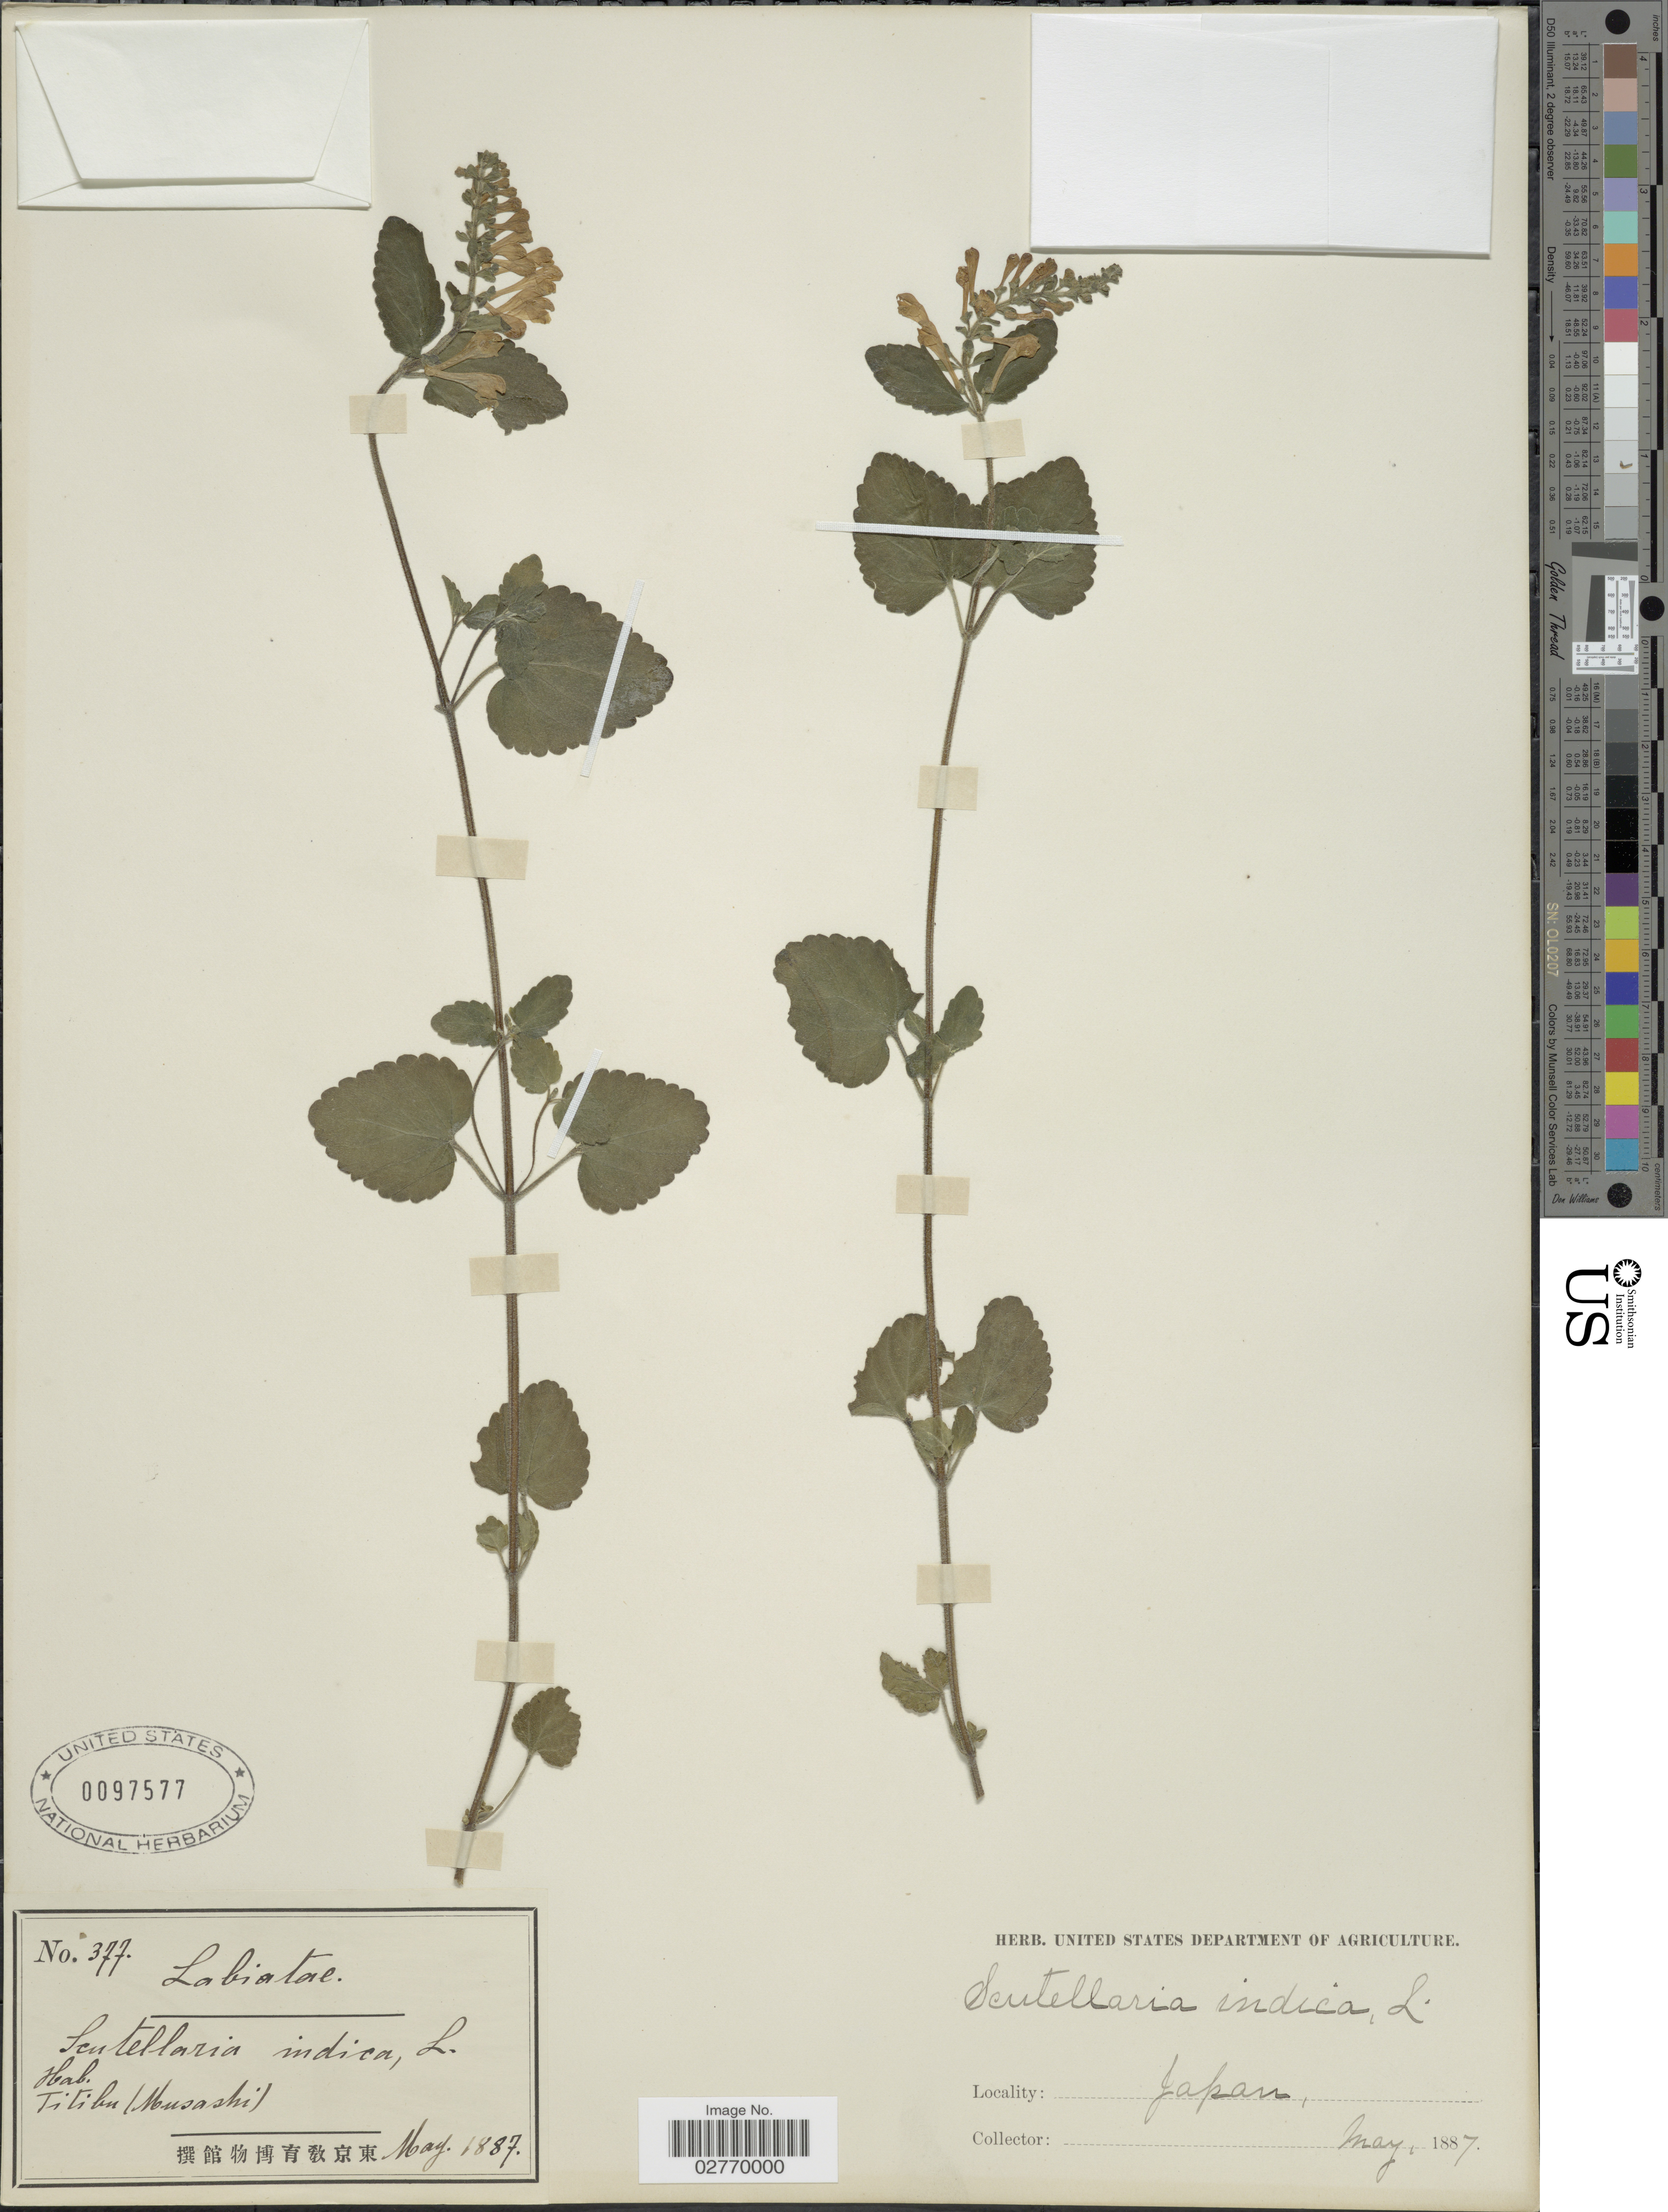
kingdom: Plantae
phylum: Tracheophyta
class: Magnoliopsida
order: Lamiales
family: Lamiaceae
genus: Scutellaria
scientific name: Scutellaria indica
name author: L.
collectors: ex herb. U. S. Department of Agriculture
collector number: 377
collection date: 1887-05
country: Japan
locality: Titibu (Musashi)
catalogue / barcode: US 97577